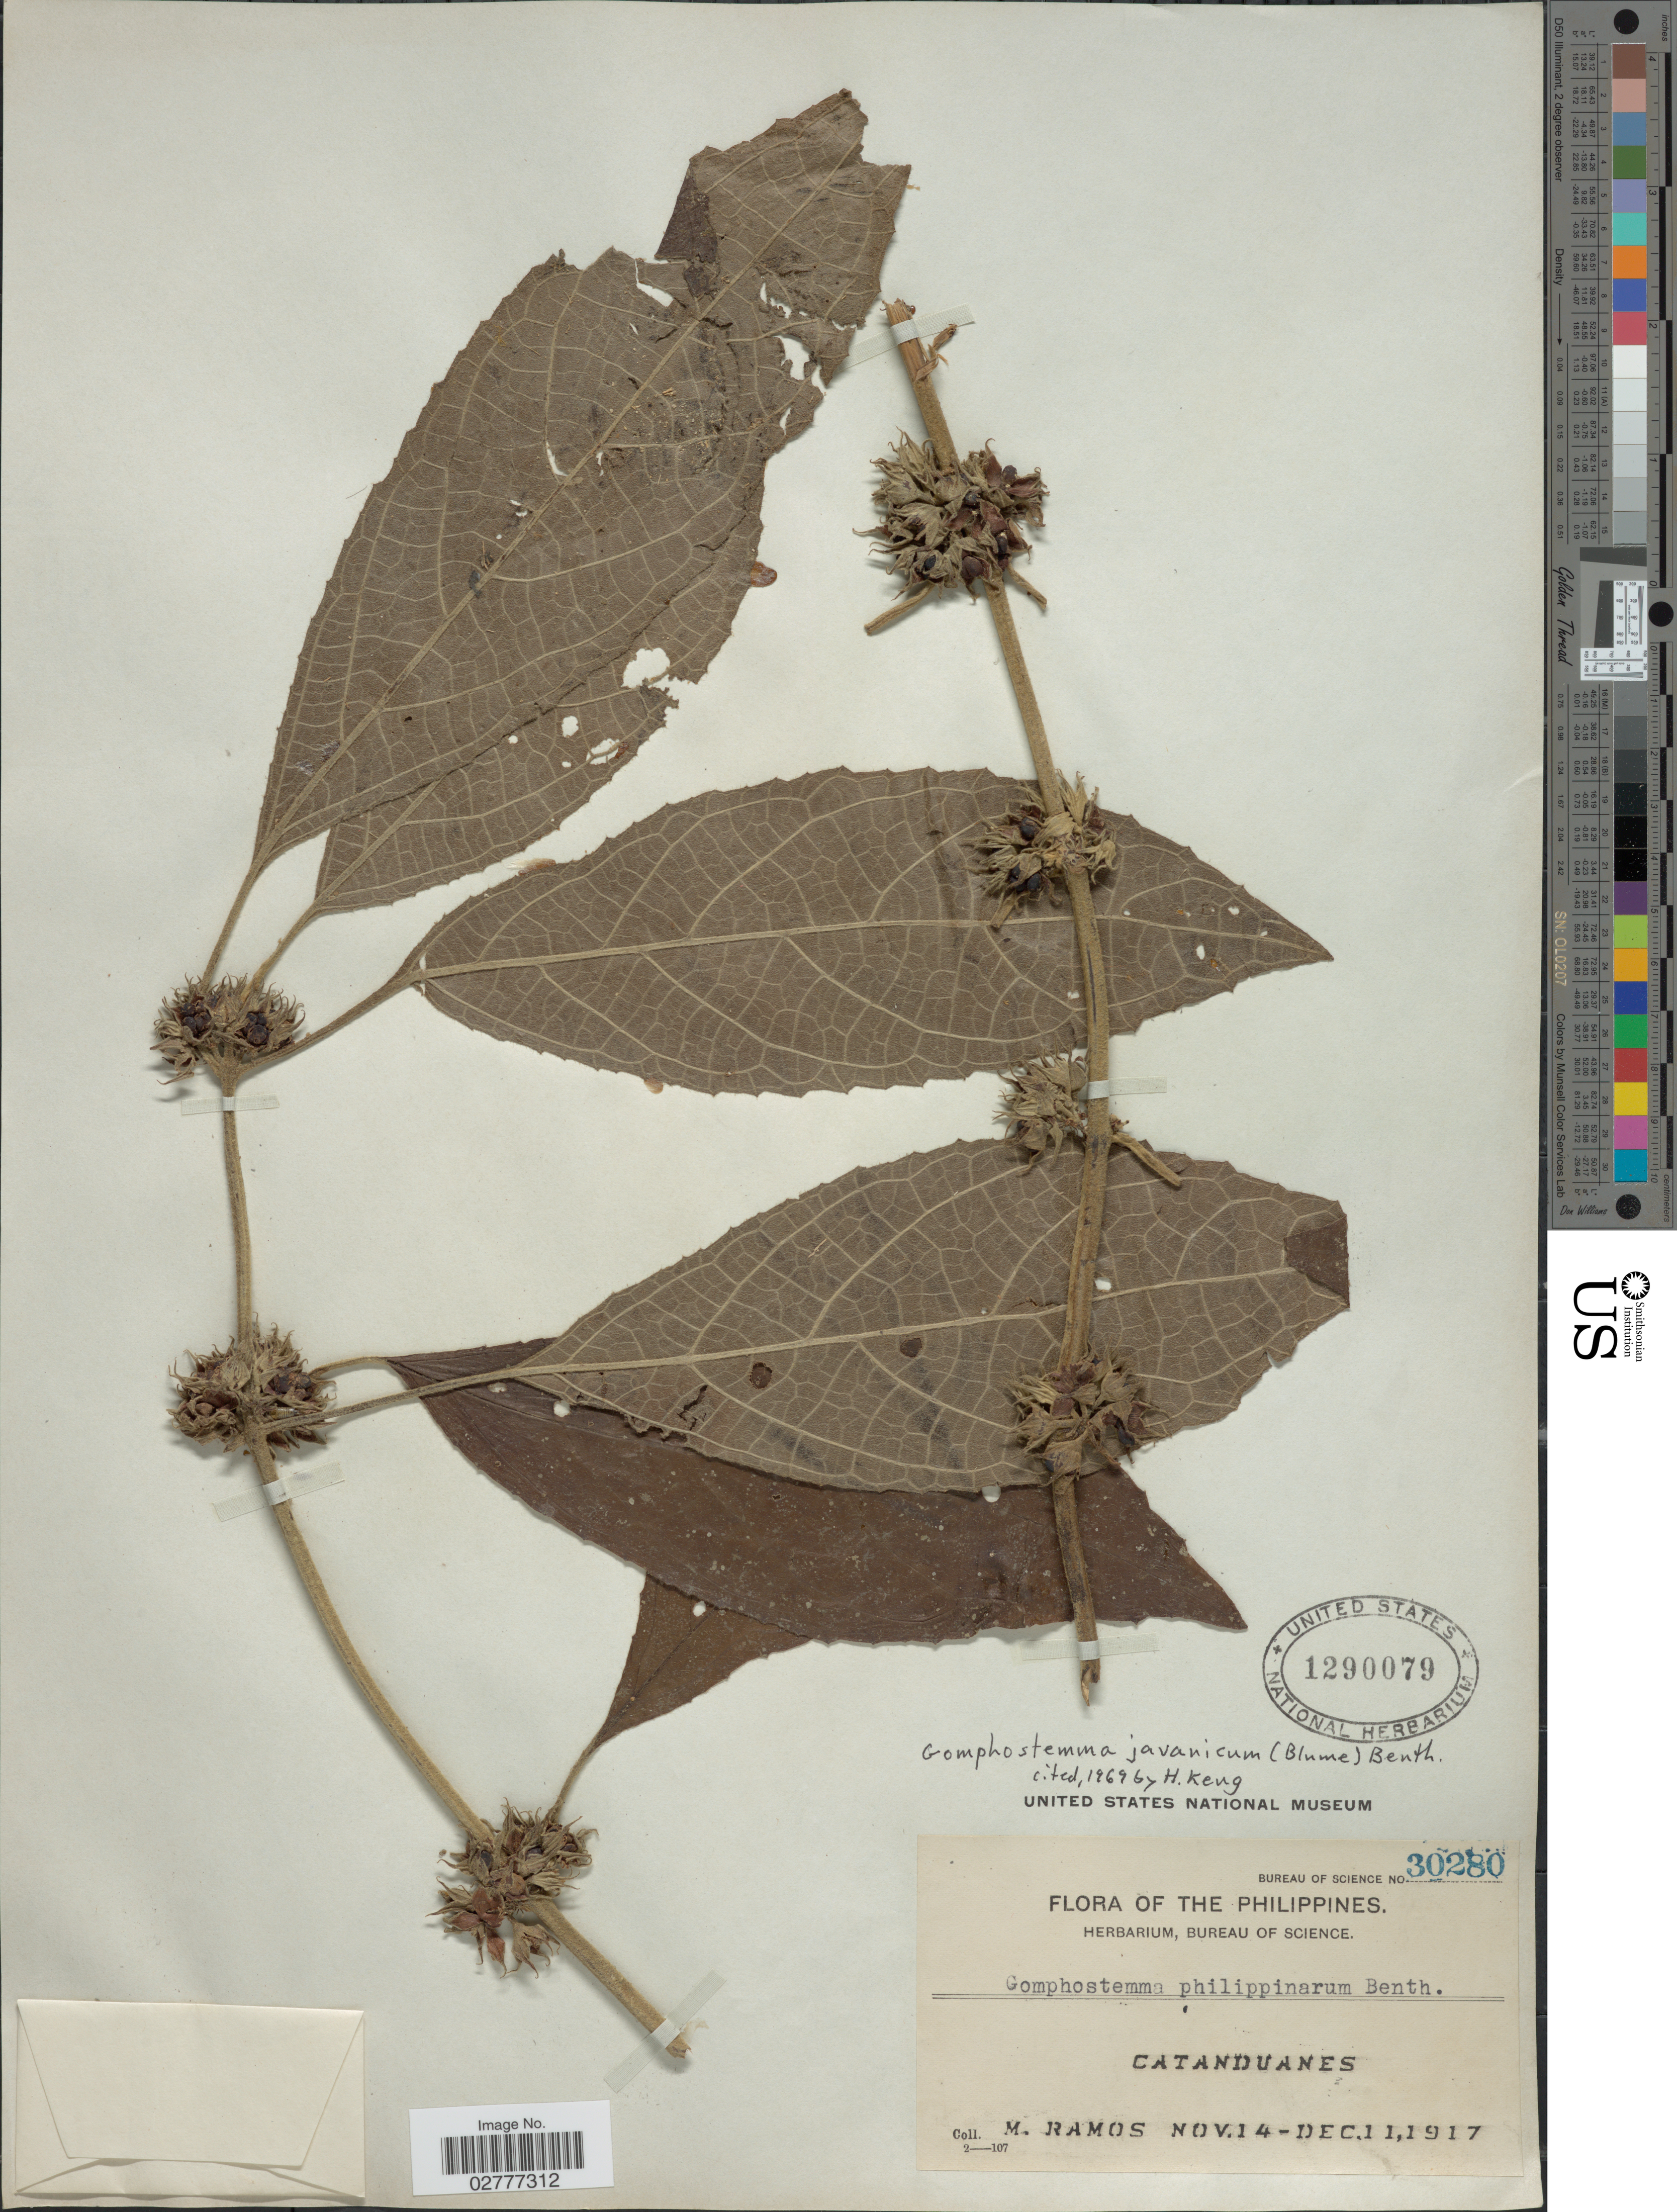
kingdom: Plantae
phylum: Tracheophyta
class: Magnoliopsida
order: Lamiales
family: Lamiaceae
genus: Gomphostemma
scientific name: Gomphostemma javanicum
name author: (Blume) Benth.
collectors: M. Ramos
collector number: Bureau of Science 30280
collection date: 1917-11-14/1917-12-11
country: Philippines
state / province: Bicol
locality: Catanduanes.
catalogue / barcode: US 1290079